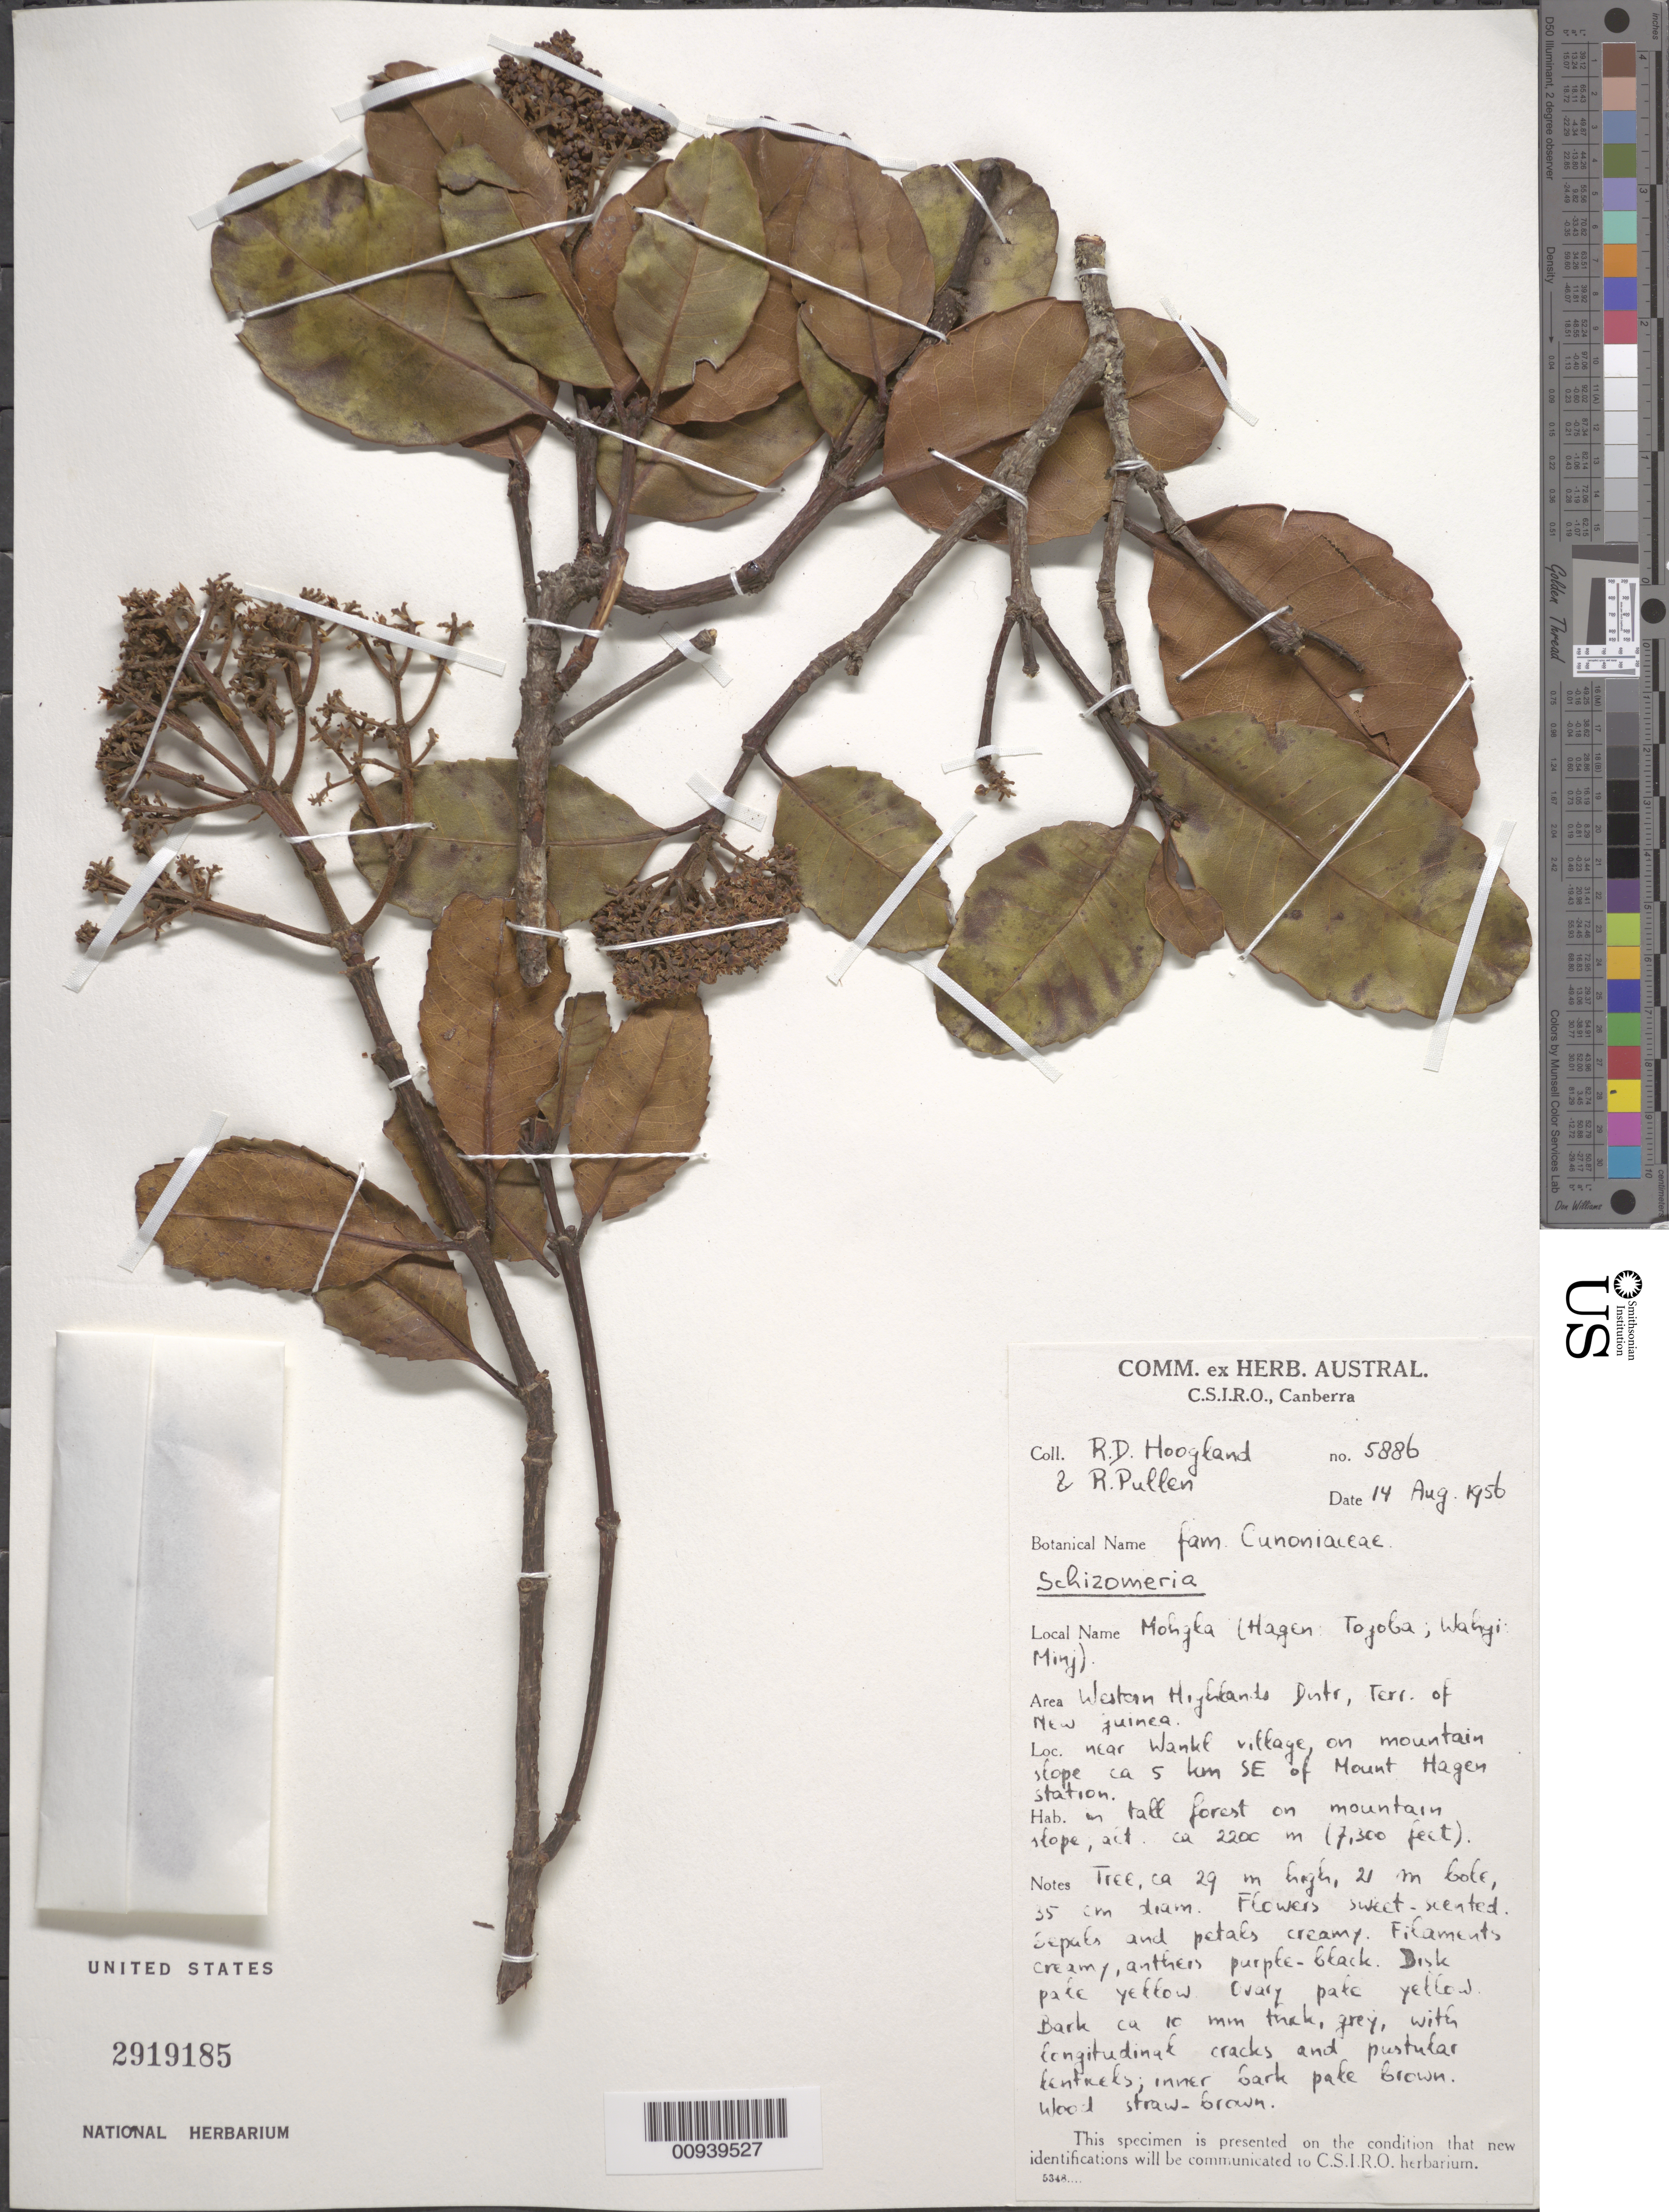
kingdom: Plantae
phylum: Tracheophyta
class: Magnoliopsida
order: Oxalidales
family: Cunoniaceae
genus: Schizomeria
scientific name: Schizomeria sp.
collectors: R. D. Hoogland & R. Pullen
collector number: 5886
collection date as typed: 14 Aug 1956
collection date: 1956-08-14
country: Papua New Guinea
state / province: Western Highlands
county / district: Mount Hagen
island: New Guinea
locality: near Wankl village on mountain slope ca 5 km SE of Mount Hagen station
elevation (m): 2200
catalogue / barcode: US 2919185